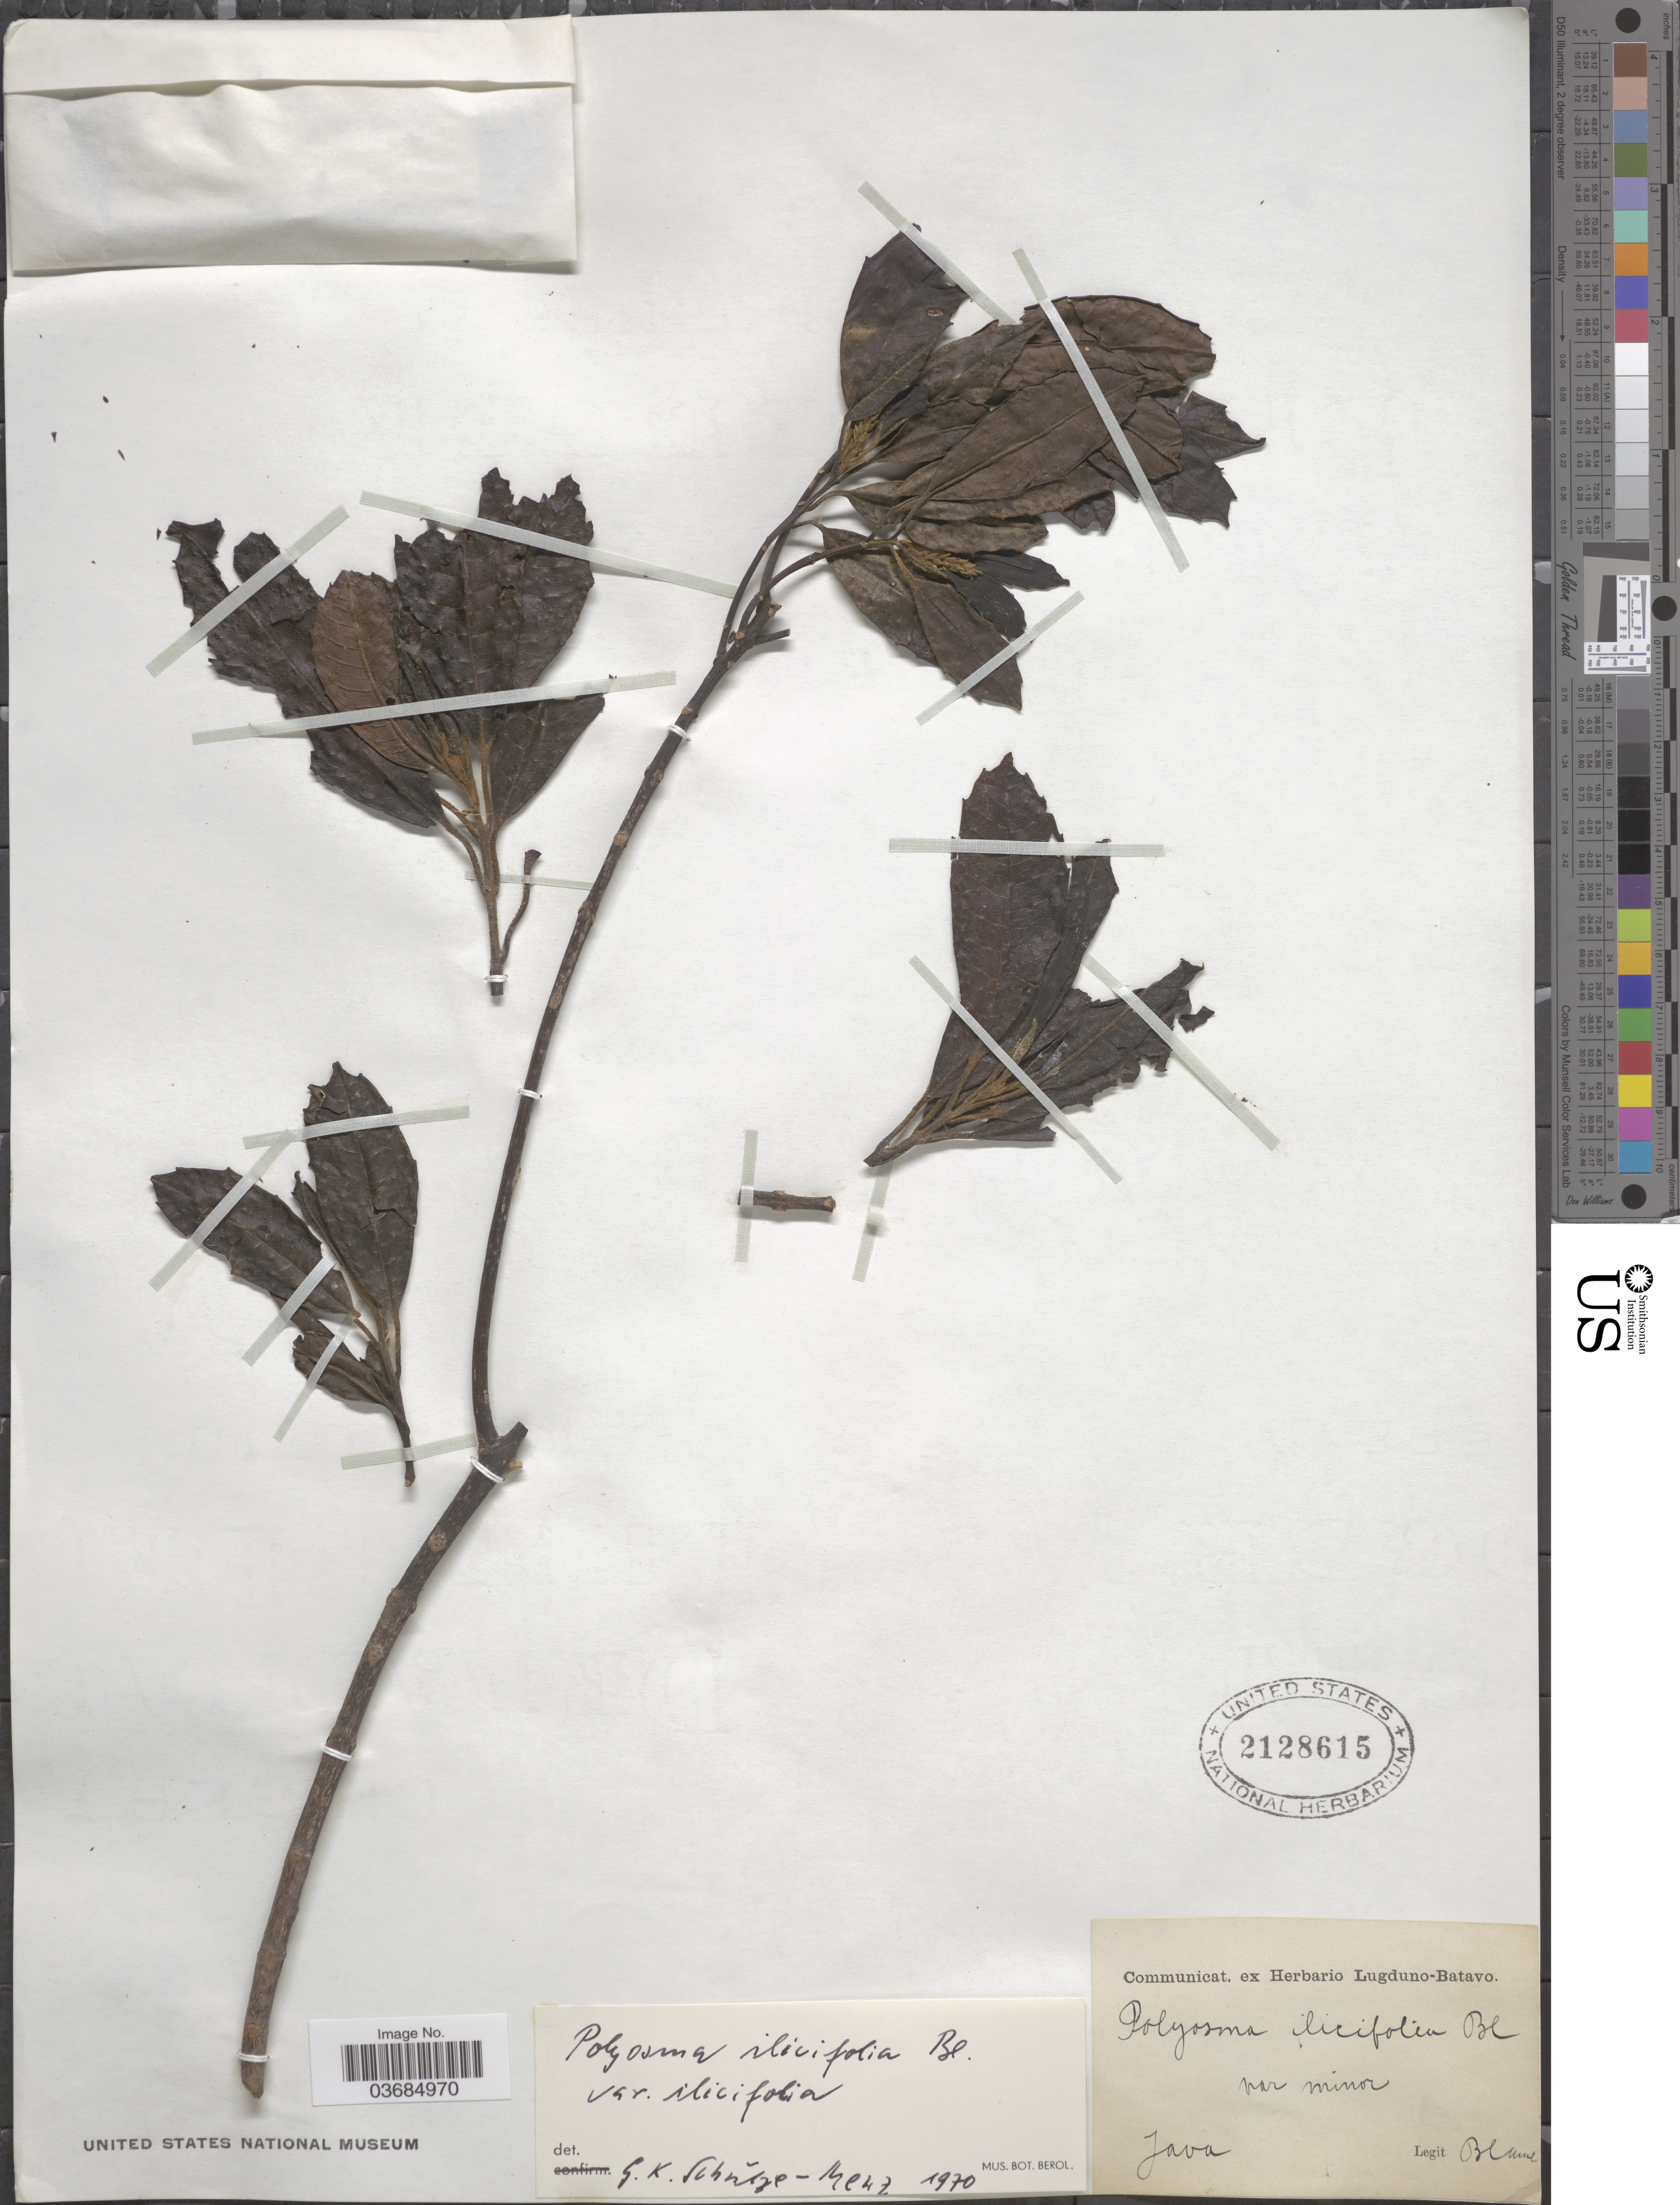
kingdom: Plantae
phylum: Tracheophyta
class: Magnoliopsida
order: Escalloniales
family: Escalloniaceae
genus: Polyosma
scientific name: Polyosma ilicifolia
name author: Blume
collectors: -. Blume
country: Indonesia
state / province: Java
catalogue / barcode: US 2128615